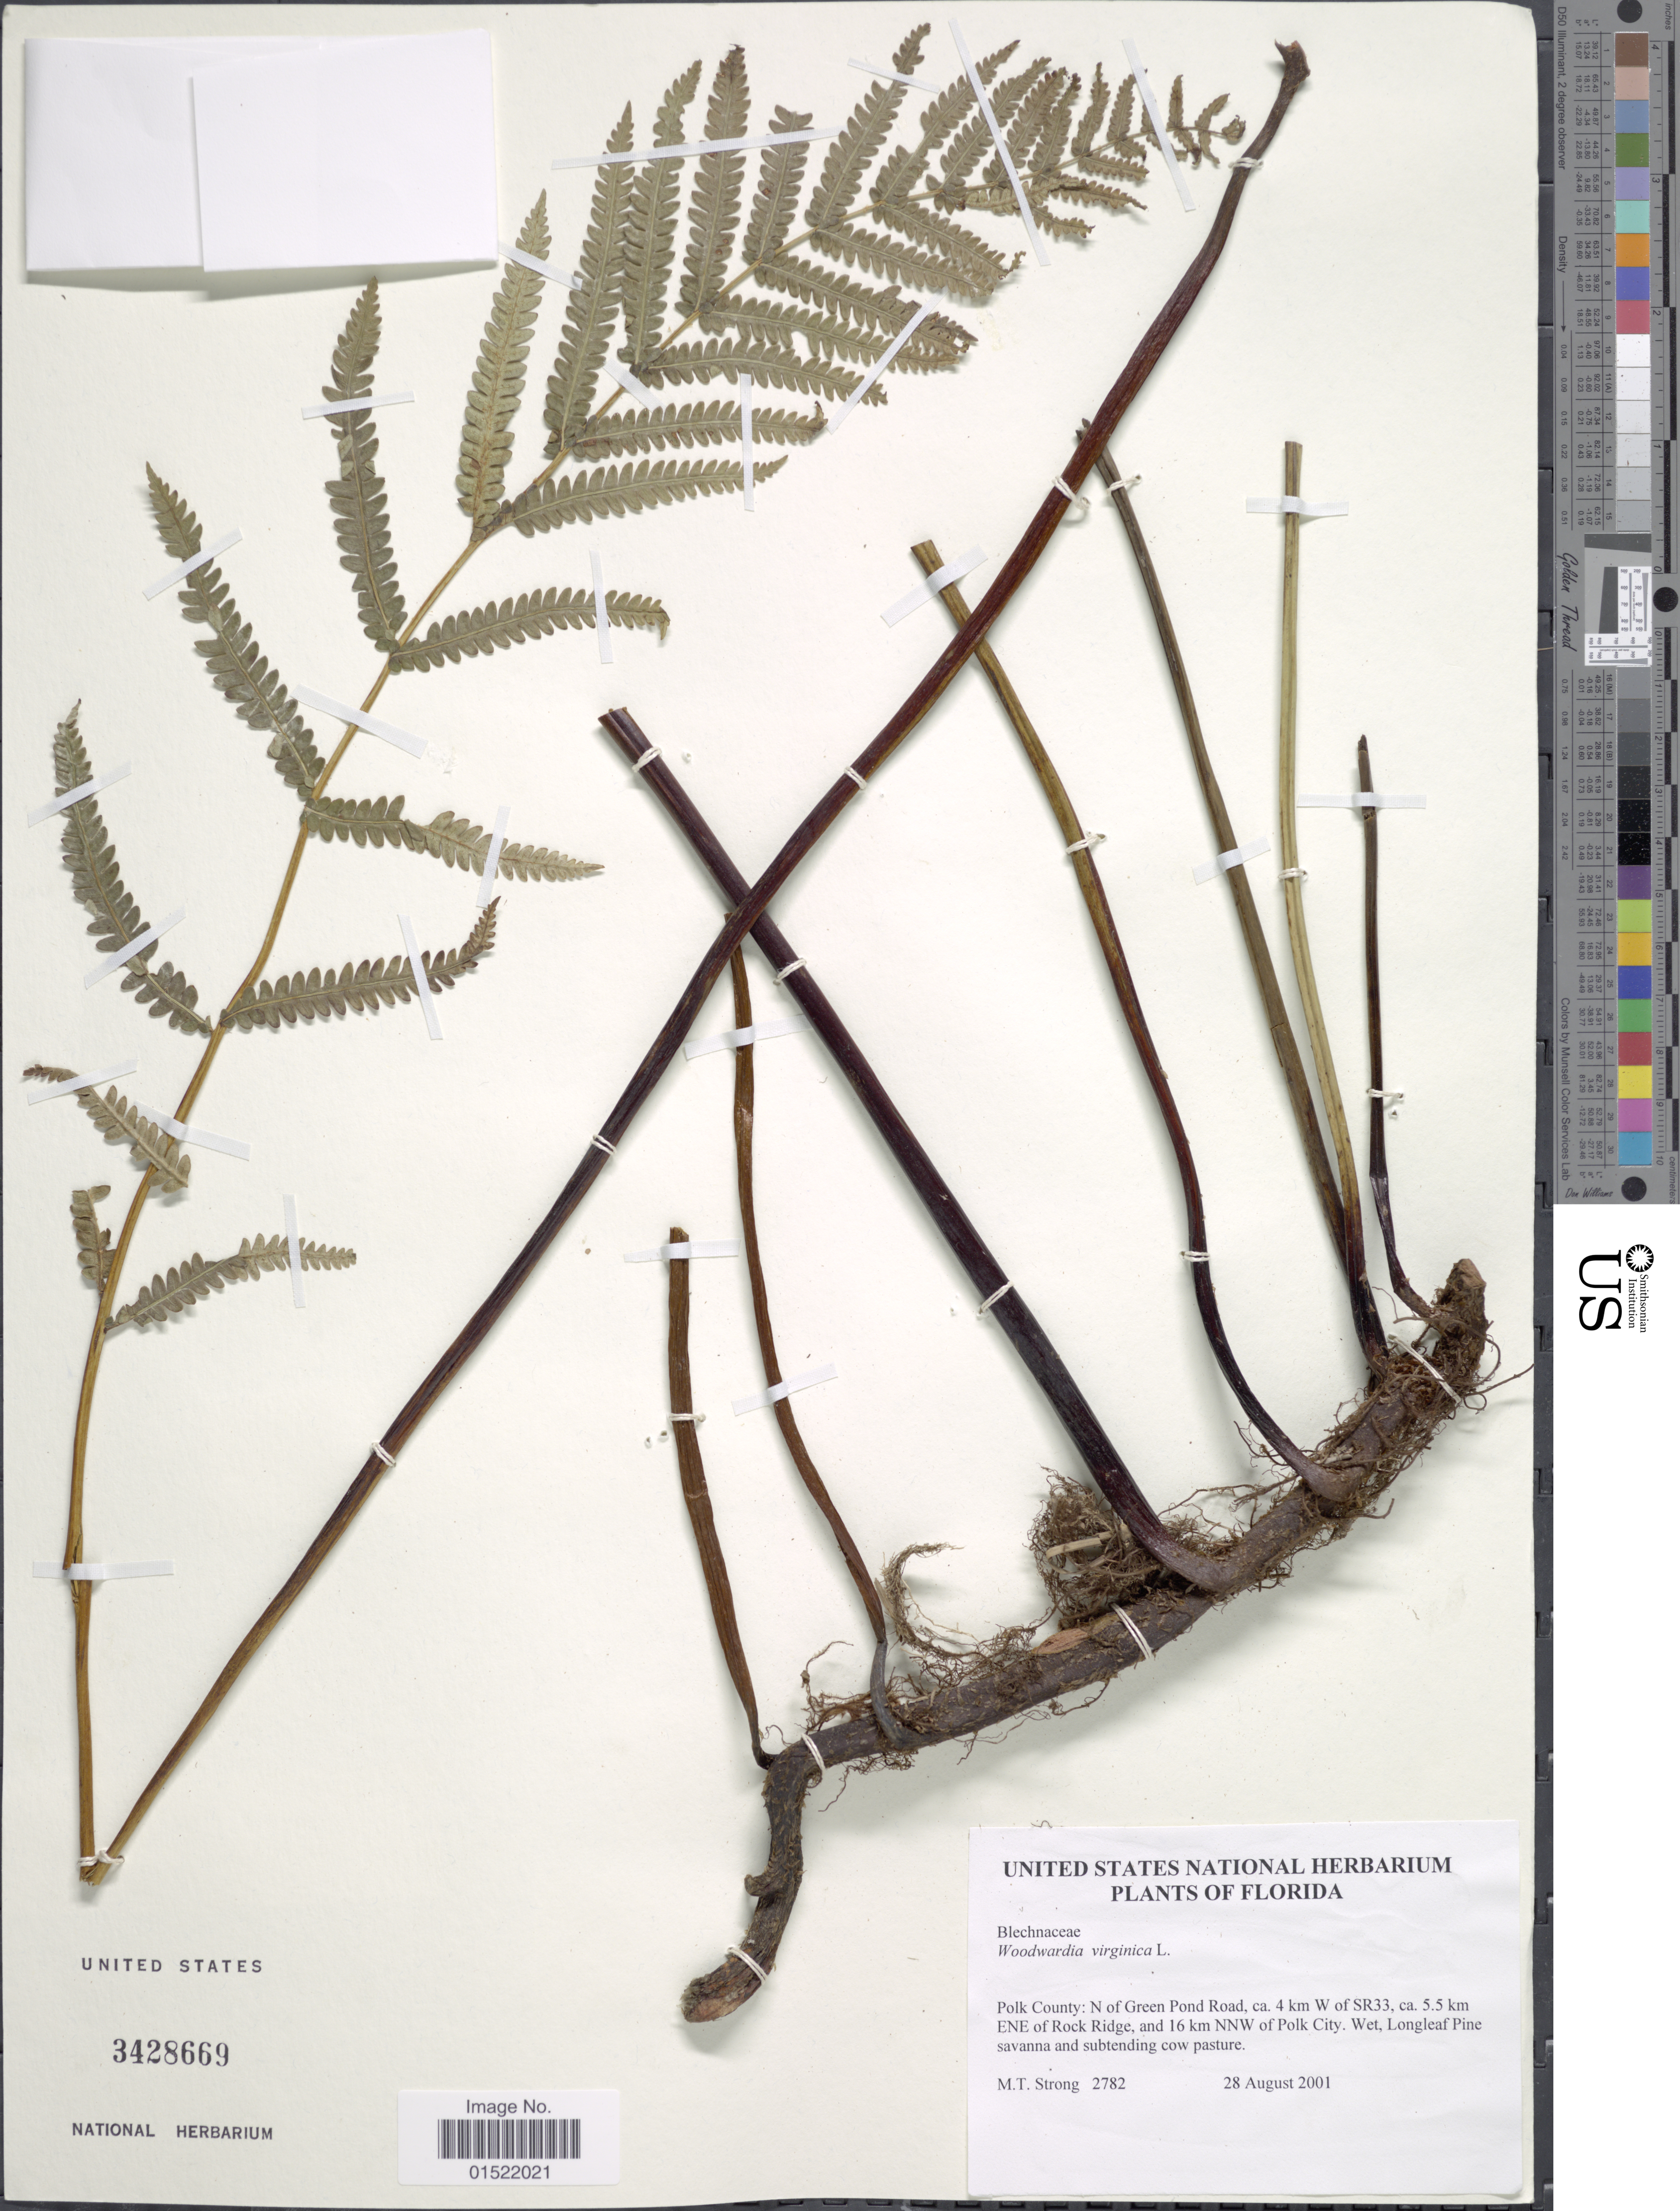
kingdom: Plantae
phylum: Tracheophyta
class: Polypodiopsida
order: Polypodiales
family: Blechnaceae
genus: Woodwardia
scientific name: Woodwardia virginica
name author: (L.) R.M. Sm.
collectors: M. T. Strong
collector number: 2782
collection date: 2001-08-28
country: United States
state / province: Florida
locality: Polk County: N of Green Pond Road, ca 4 km W of SR33, ca. 5.5 km ENE of Rock Ridge, and 16 km NNW of Polk City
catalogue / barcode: US 3428669